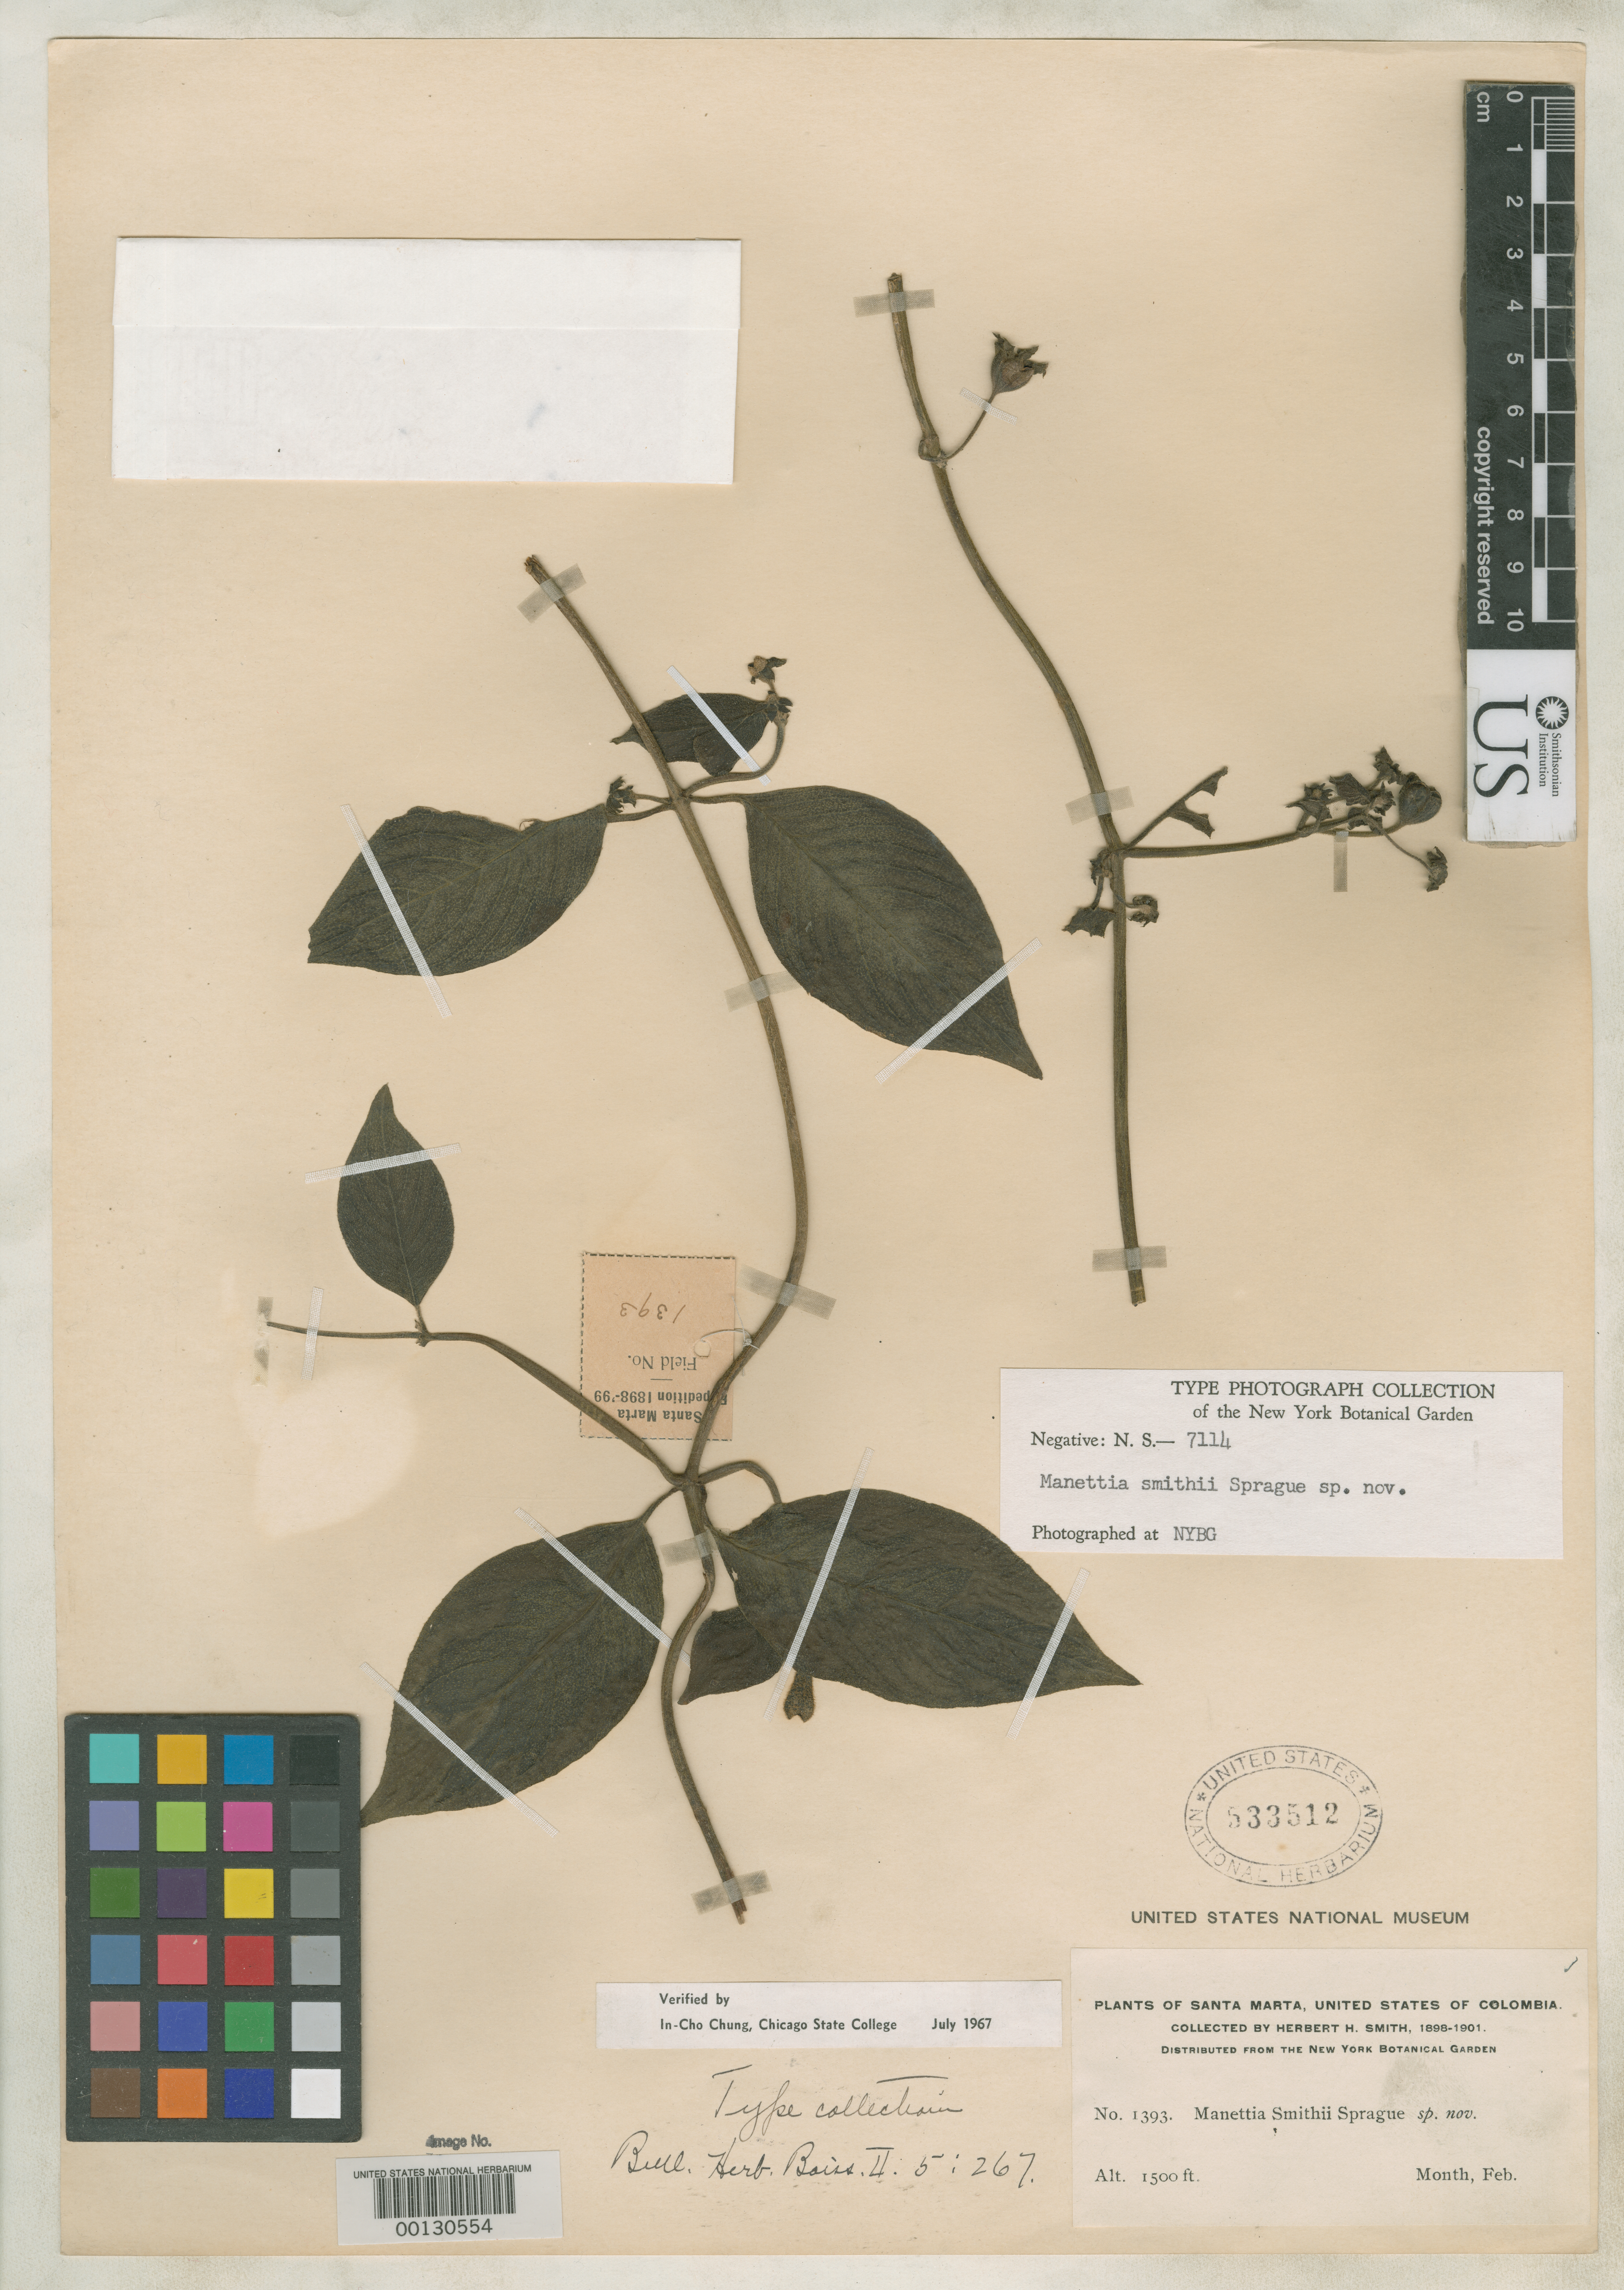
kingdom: Plantae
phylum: Tracheophyta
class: Magnoliopsida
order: Gentianales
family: Rubiaceae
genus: Manettia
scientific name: Manettia smithii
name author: Sprague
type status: Type Collection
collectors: Herbert H. Smith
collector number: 1393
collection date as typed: Feb 1898 to -- Feb 1901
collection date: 1898-02/1901-02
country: Colombia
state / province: Magdalena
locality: Santa Marta.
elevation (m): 460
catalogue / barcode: US 533512